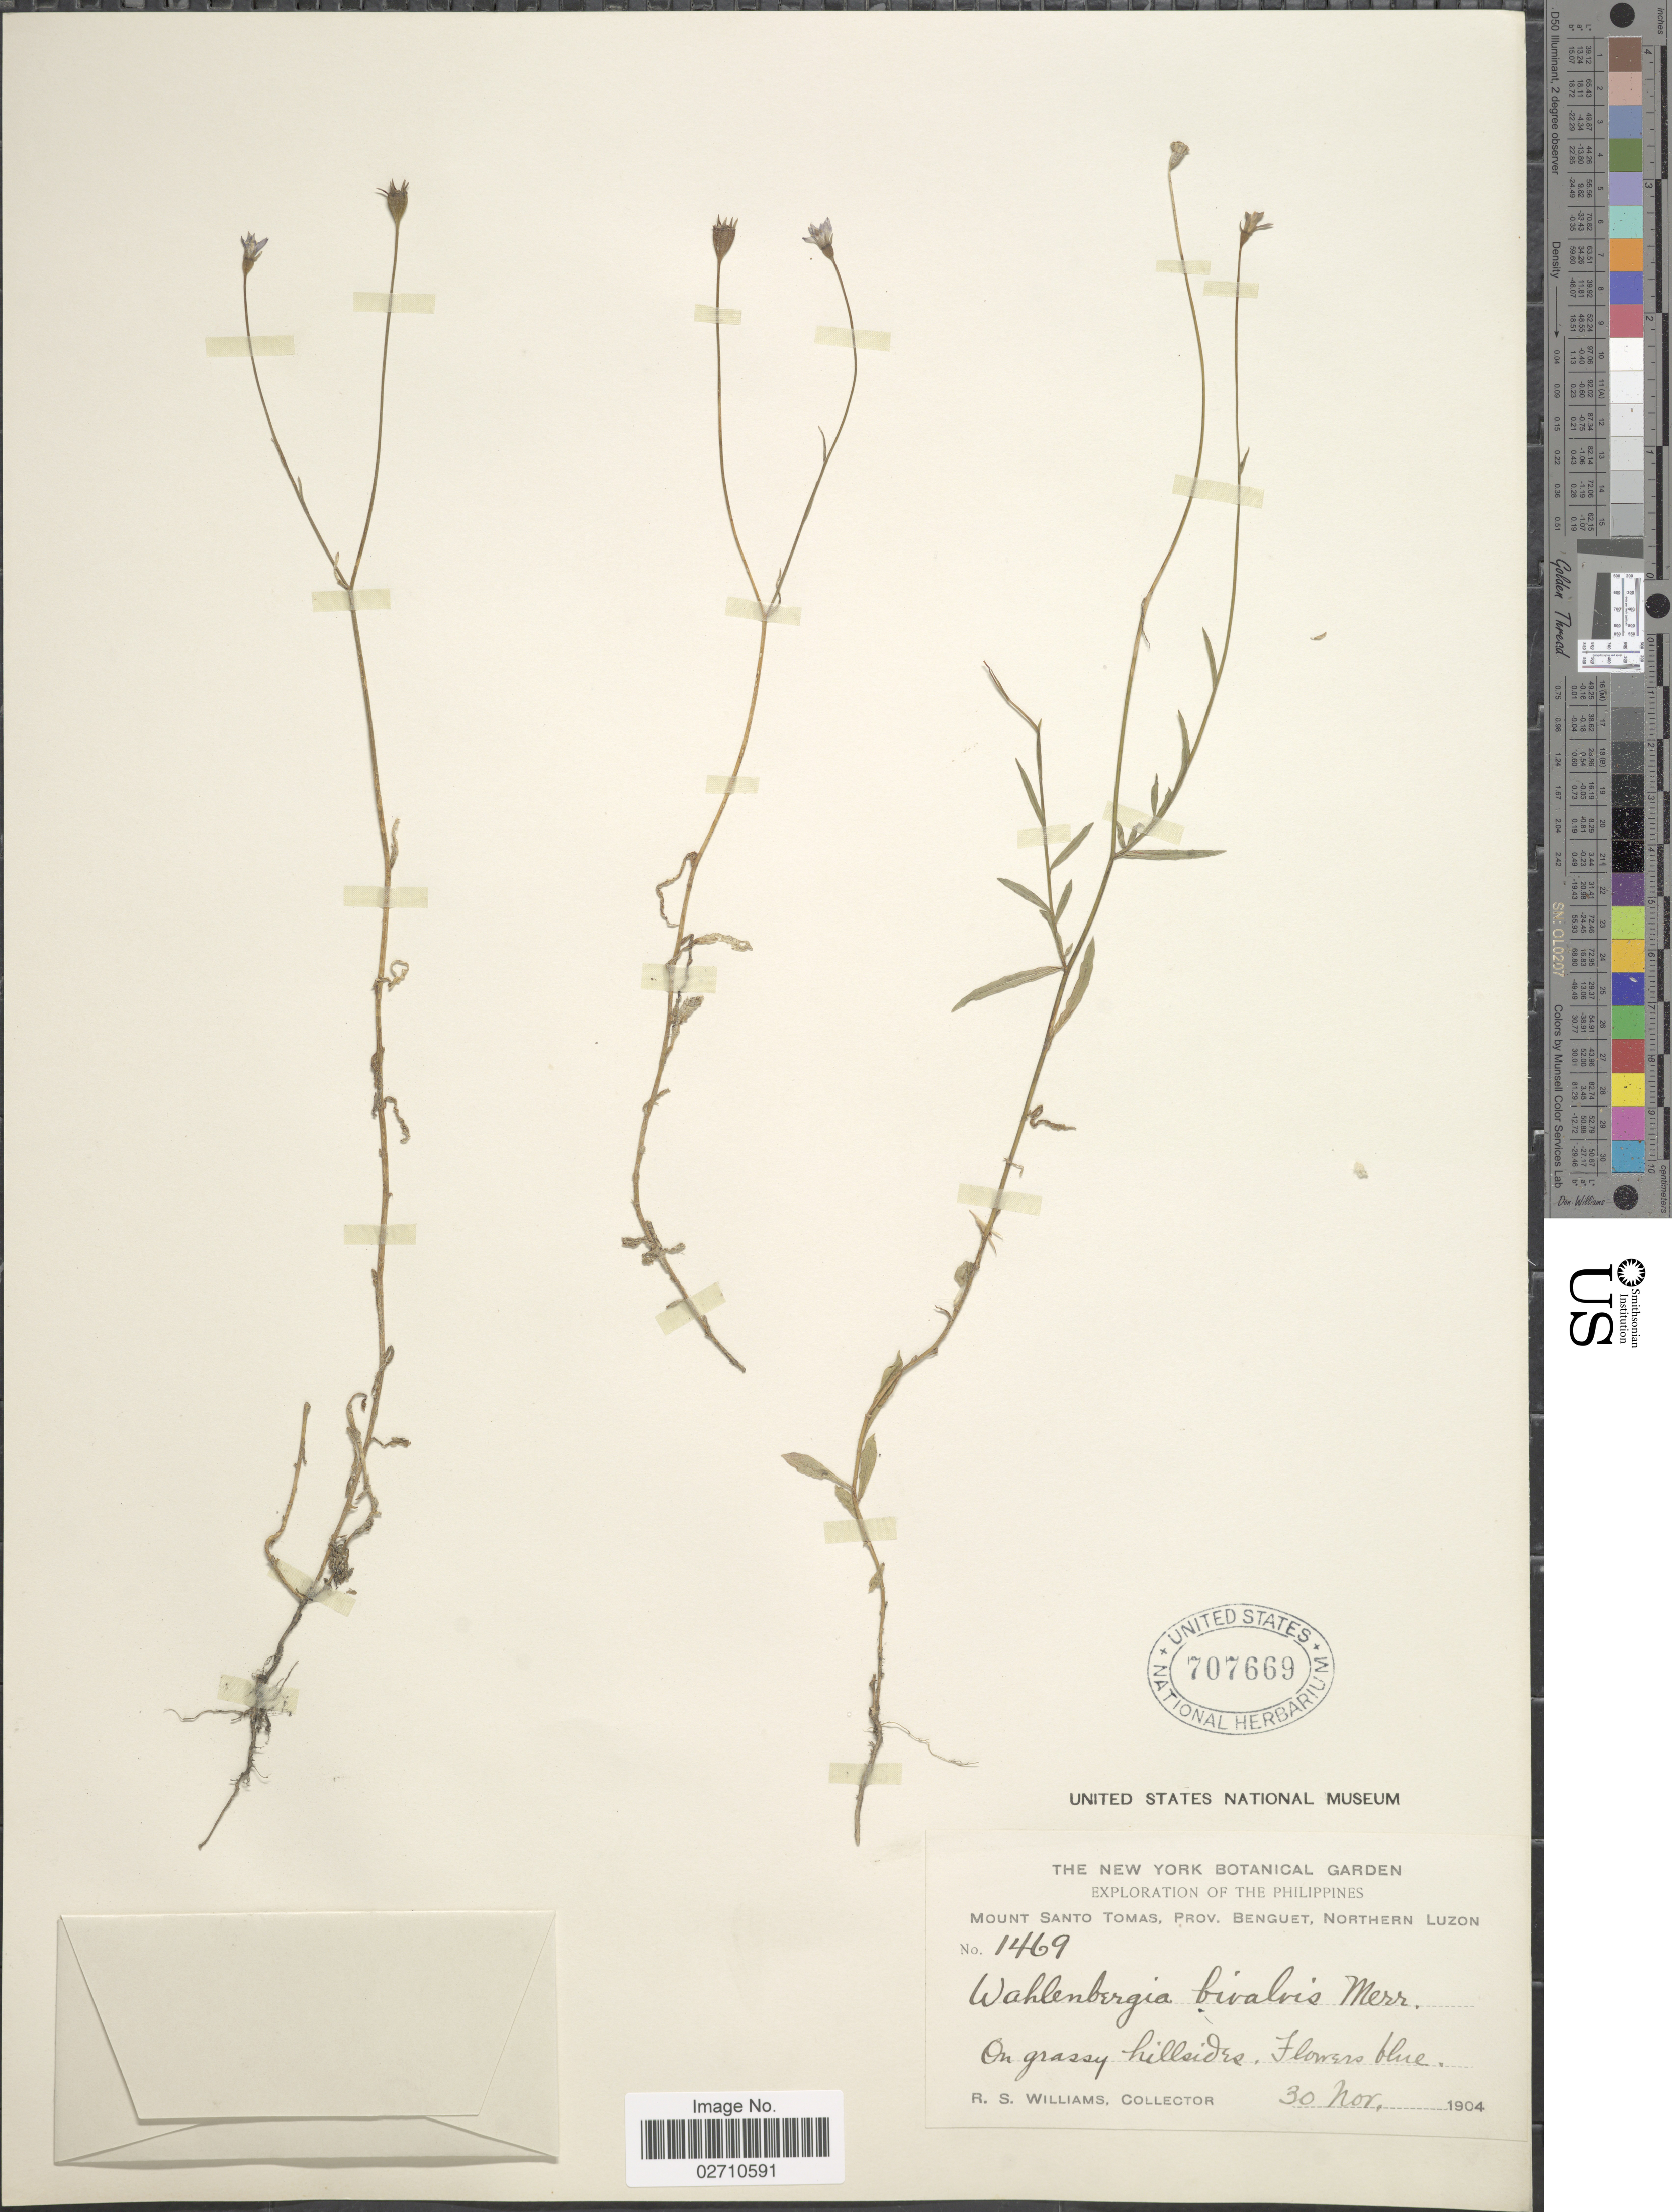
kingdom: Plantae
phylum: Tracheophyta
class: Magnoliopsida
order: Asterales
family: Campanulaceae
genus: Wahlenbergia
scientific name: Wahlenbergia sp.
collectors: R. S. Williams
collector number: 1469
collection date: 1904-11-30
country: Philippines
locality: Mount Santo Tomas, Prov. Benguet, Northern Luzon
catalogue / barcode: US 707669